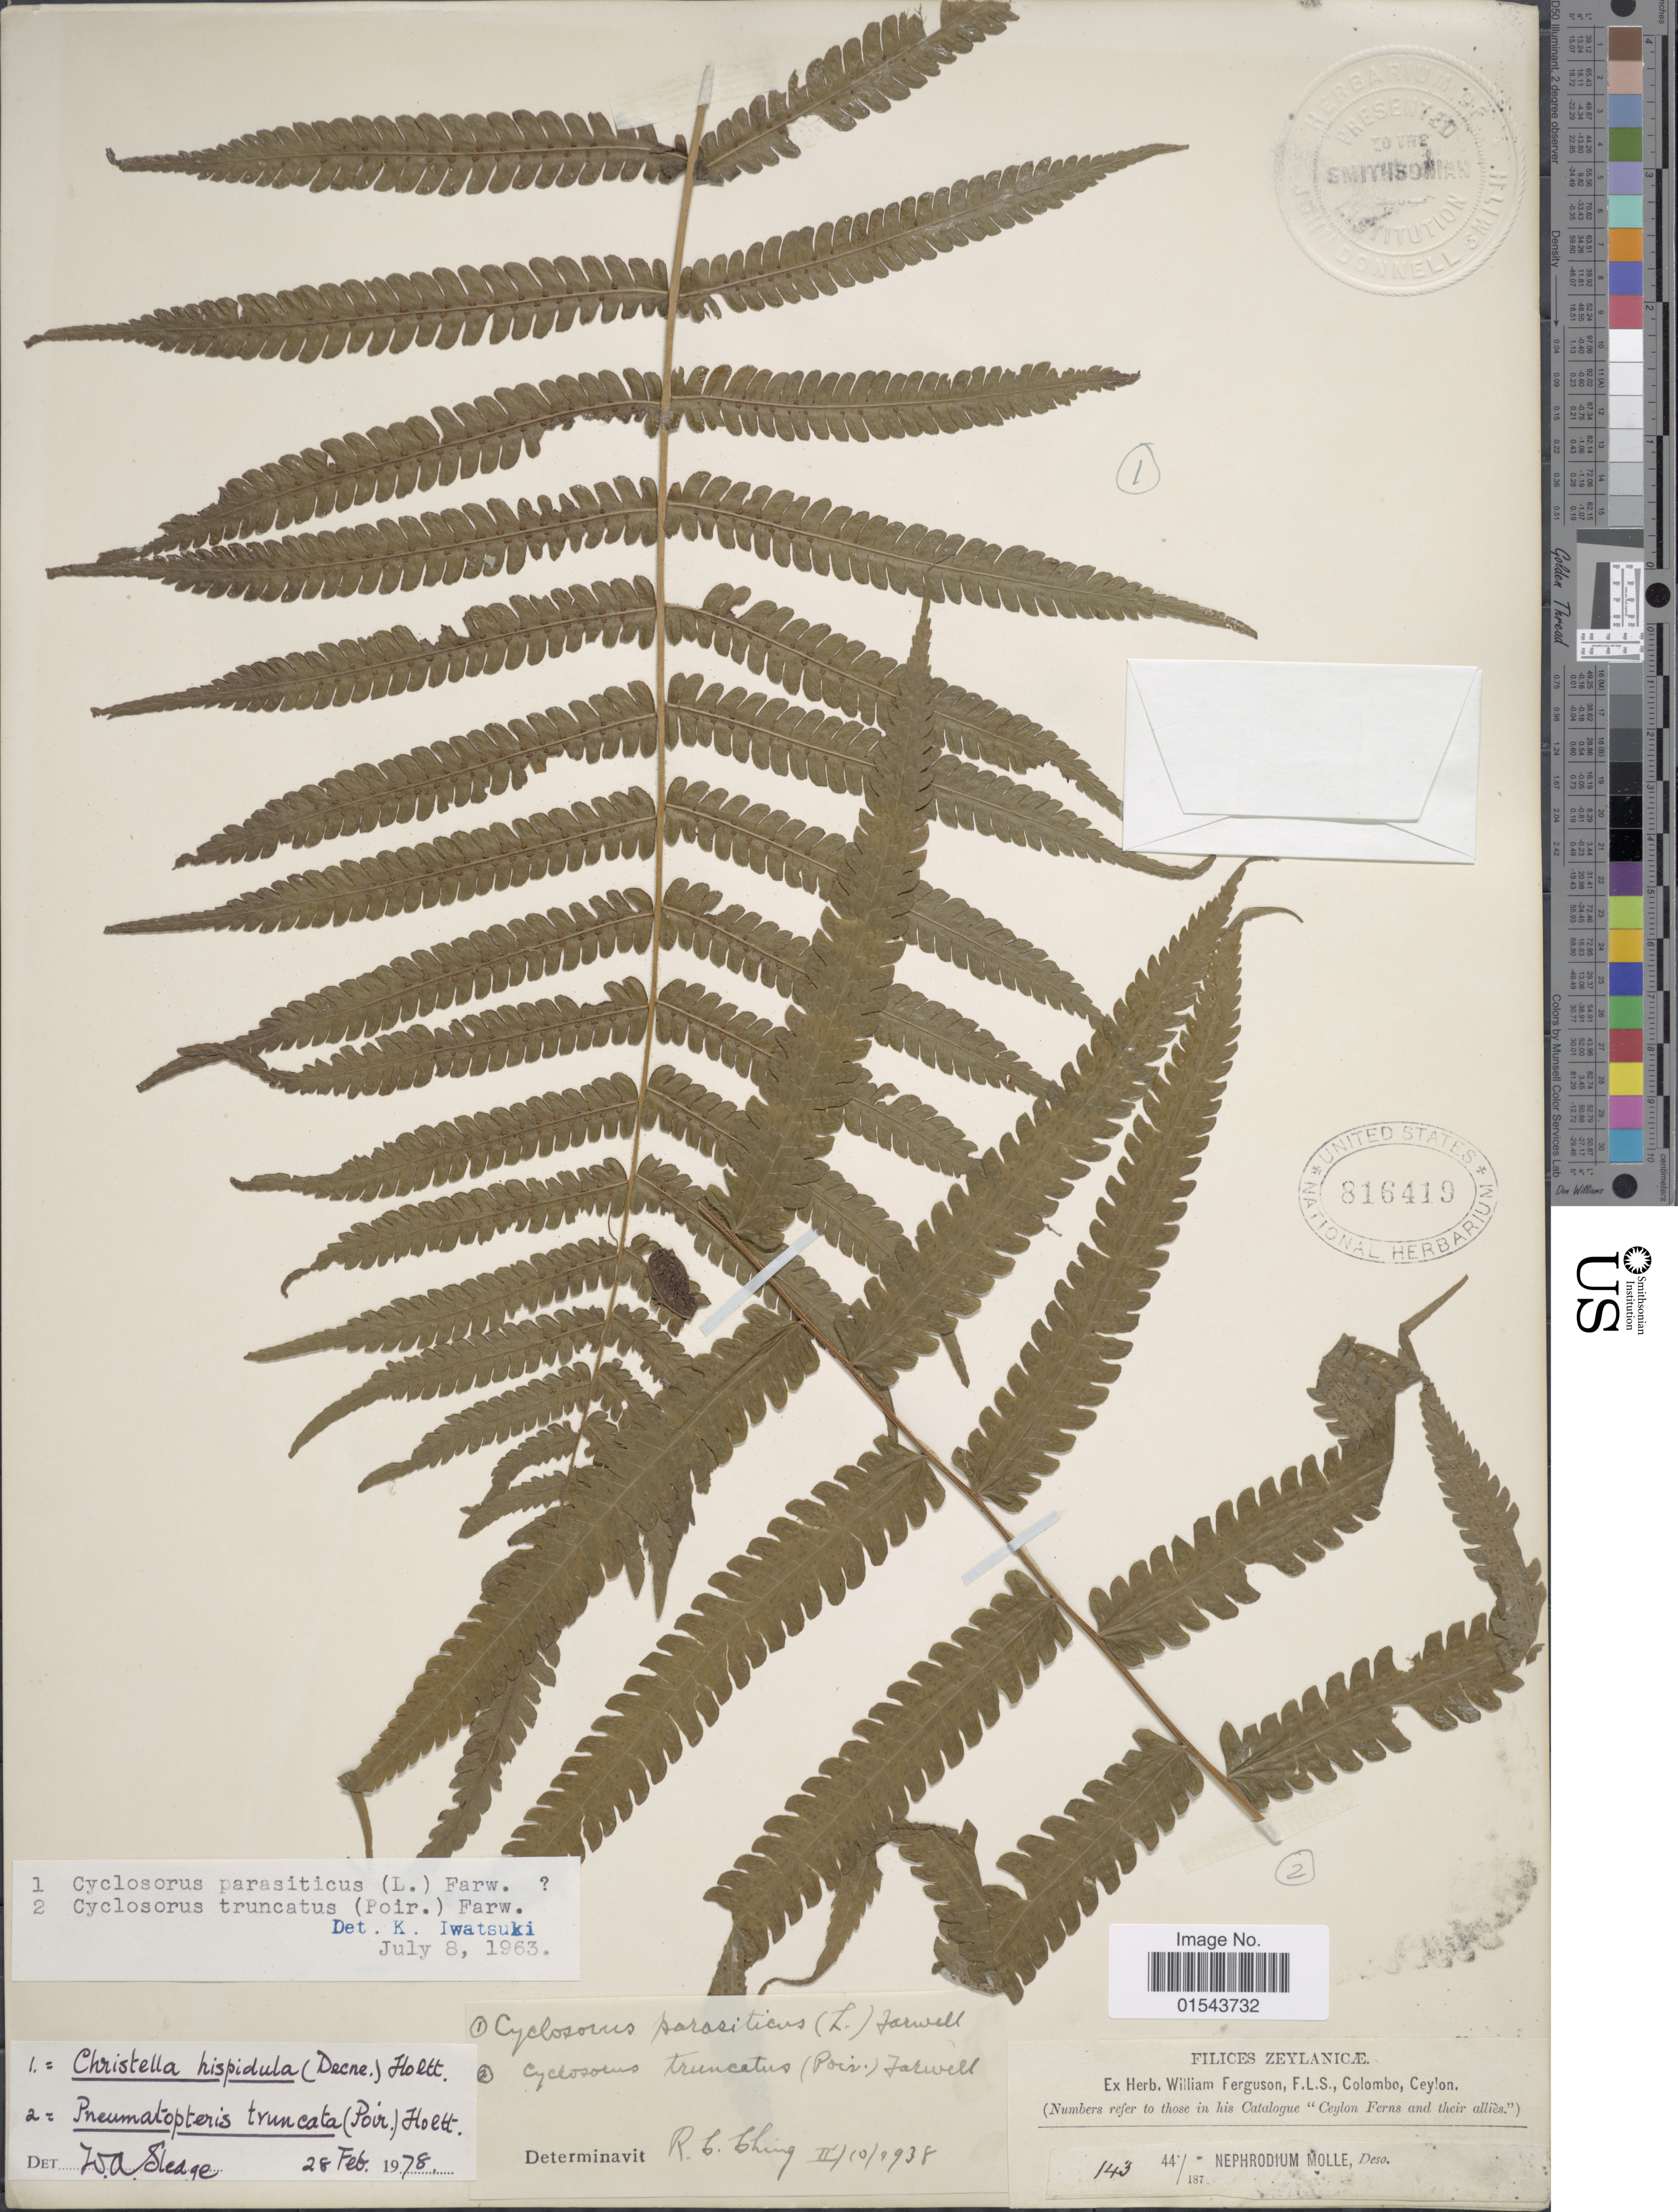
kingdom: Plantae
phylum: Tracheophyta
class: Polypodiopsida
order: Polypodiales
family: Thelypteridaceae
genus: Christella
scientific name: Christella hispidula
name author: (Decne.) Holttum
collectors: W. Ferguson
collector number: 143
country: Sri Lanka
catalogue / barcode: US 816419